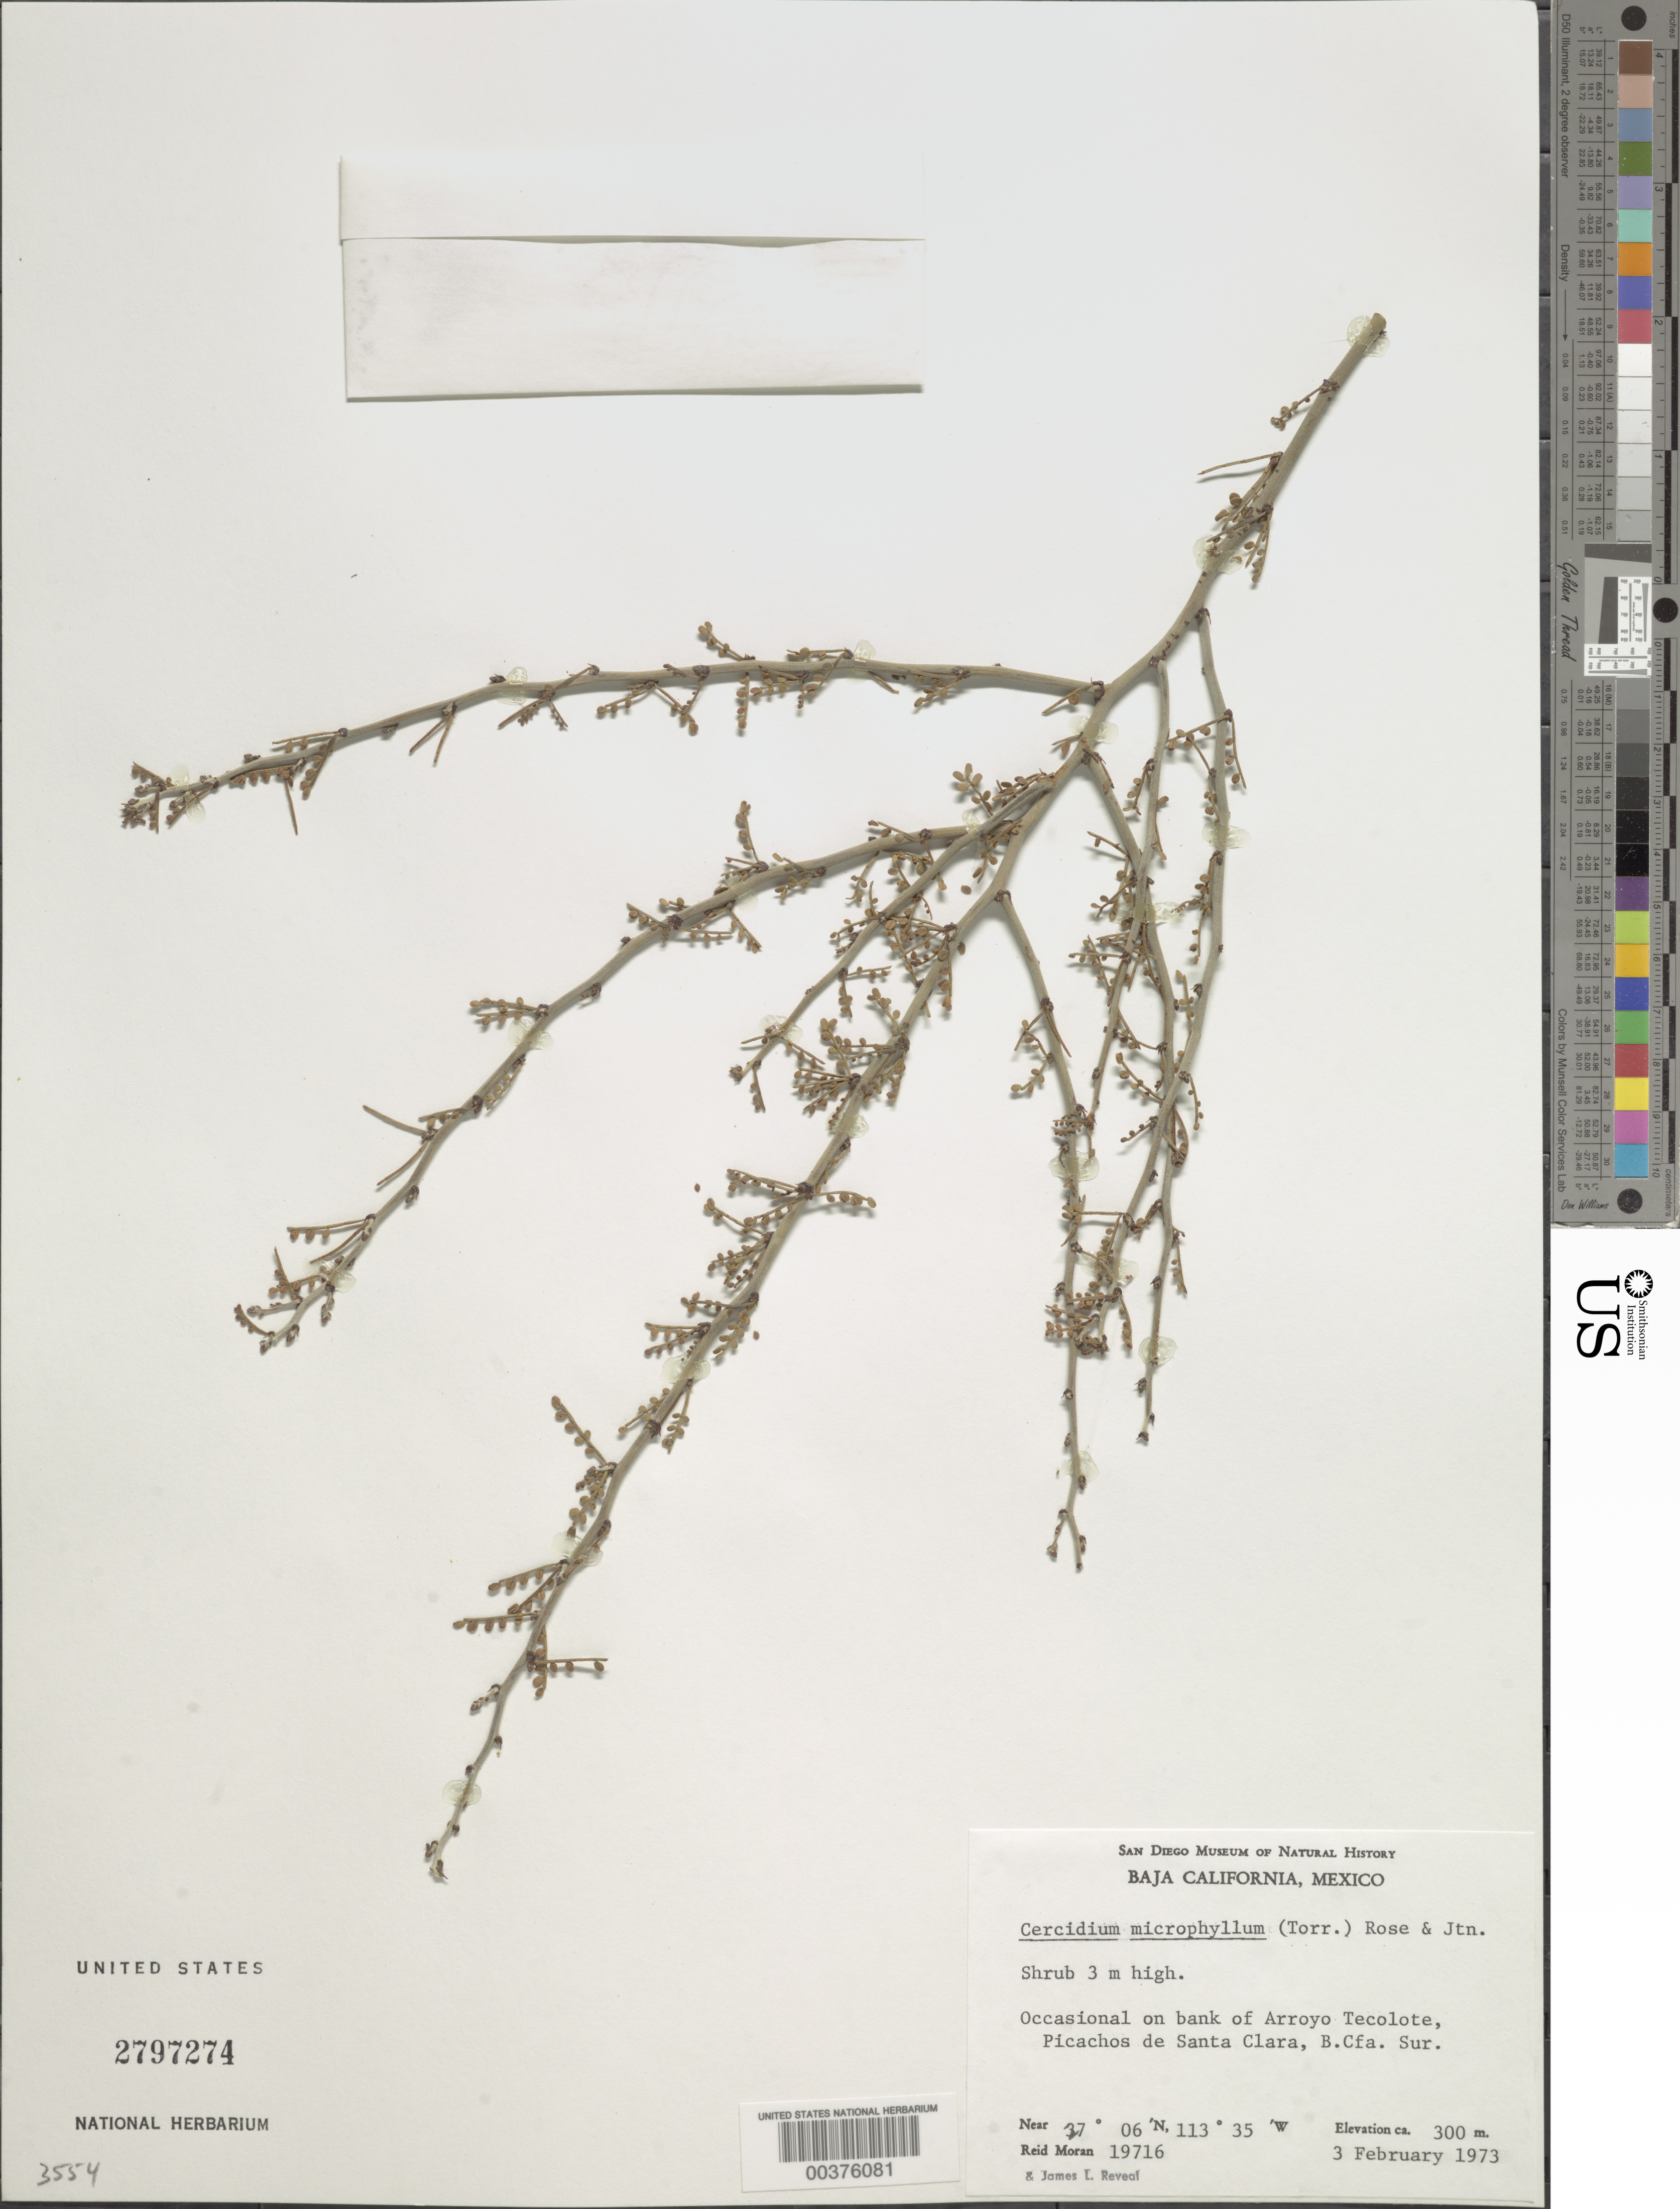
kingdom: Plantae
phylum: Tracheophyta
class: Magnoliopsida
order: Fabales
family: Fabaceae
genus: Parkinsonia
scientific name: Parkinsonia microphylla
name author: Torr.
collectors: R. V. Moran & J. L. Reveal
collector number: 19716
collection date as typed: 03 Feb 1973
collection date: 1973-02-03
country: Mexico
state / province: Baja California Sur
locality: Bank of Arroyo Tecolote, Picachos de Santa Clara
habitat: Bank of arroyo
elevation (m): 300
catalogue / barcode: US 2797274